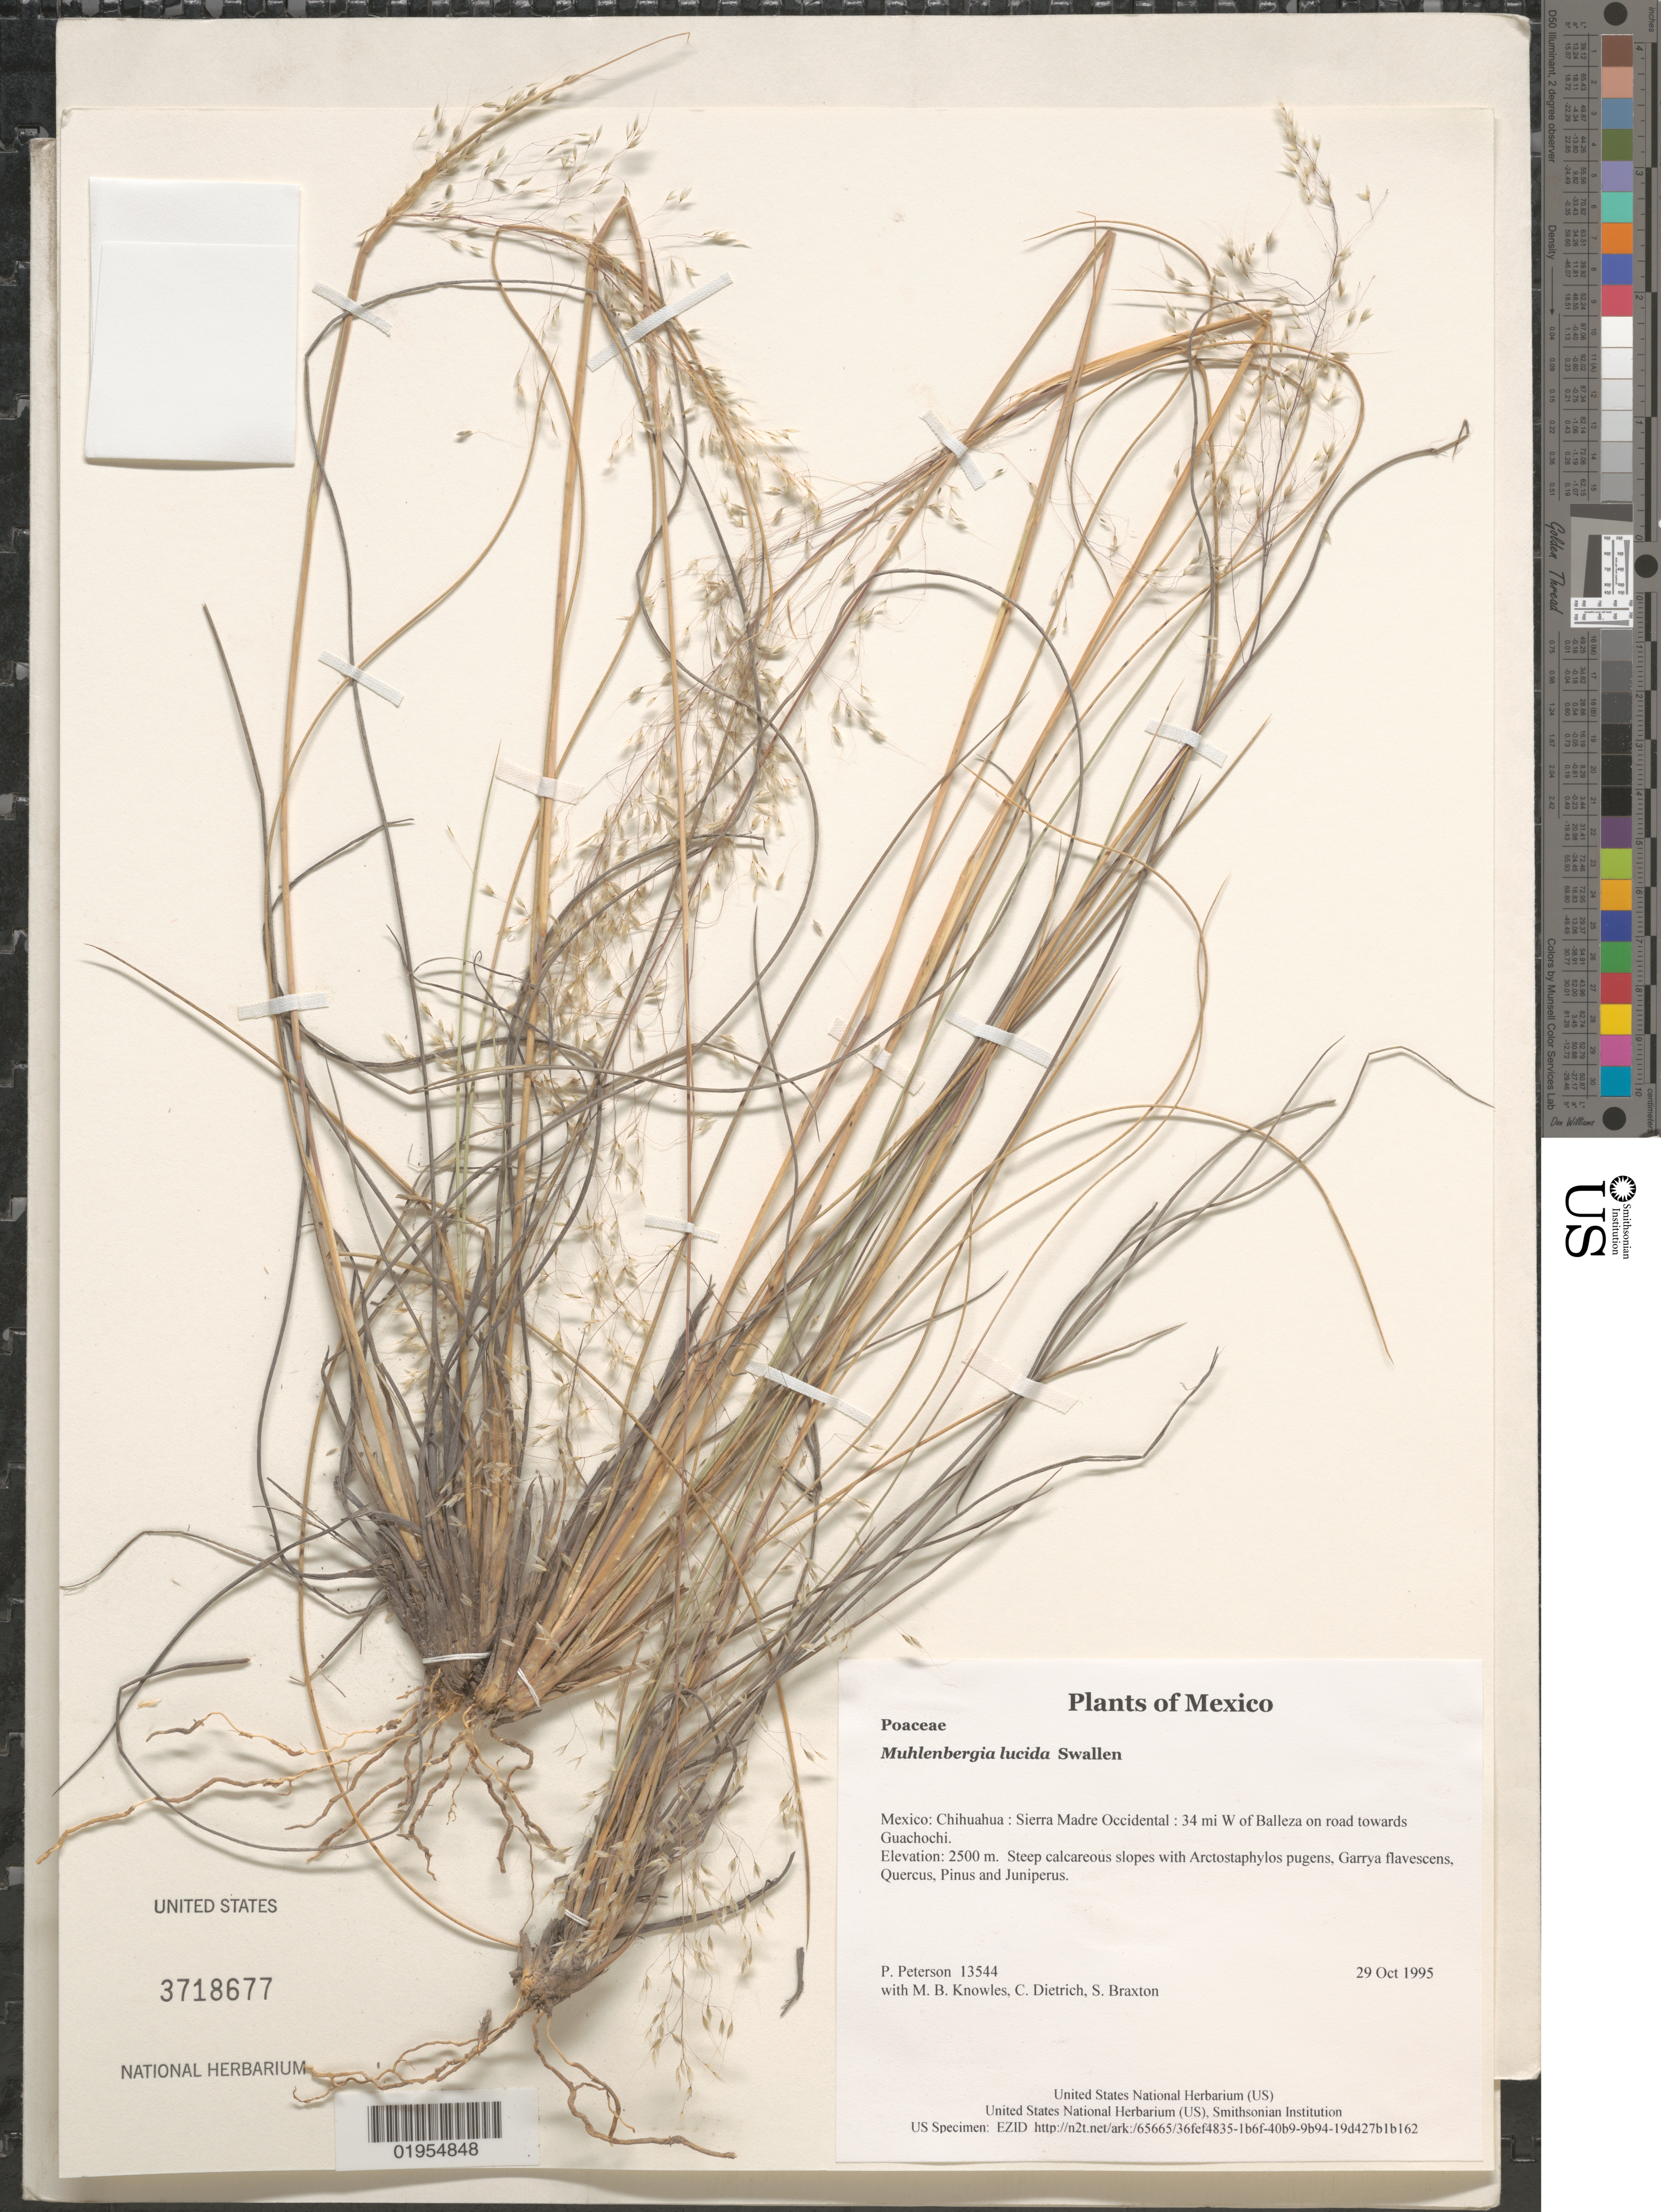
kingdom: Plantae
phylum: Tracheophyta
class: Liliopsida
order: Poales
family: Poaceae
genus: Muhlenbergia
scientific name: Muhlenbergia lucida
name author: Swallen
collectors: P. M. Peterson, M. B. Knowles, C. Dietrich & S. Braxton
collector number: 13544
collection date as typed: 29 Oct 1995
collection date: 1995-10-29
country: Mexico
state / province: Chihuahua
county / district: Sierra Madre Occidental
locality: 34 mi W of Balleza on road towards Guachochi.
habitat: Steep calcareous slopes with Arctostaphylos pugens, Garrya flavescens, Quercus, Pinus and Juniperus.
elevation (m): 2500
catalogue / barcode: US 3718677